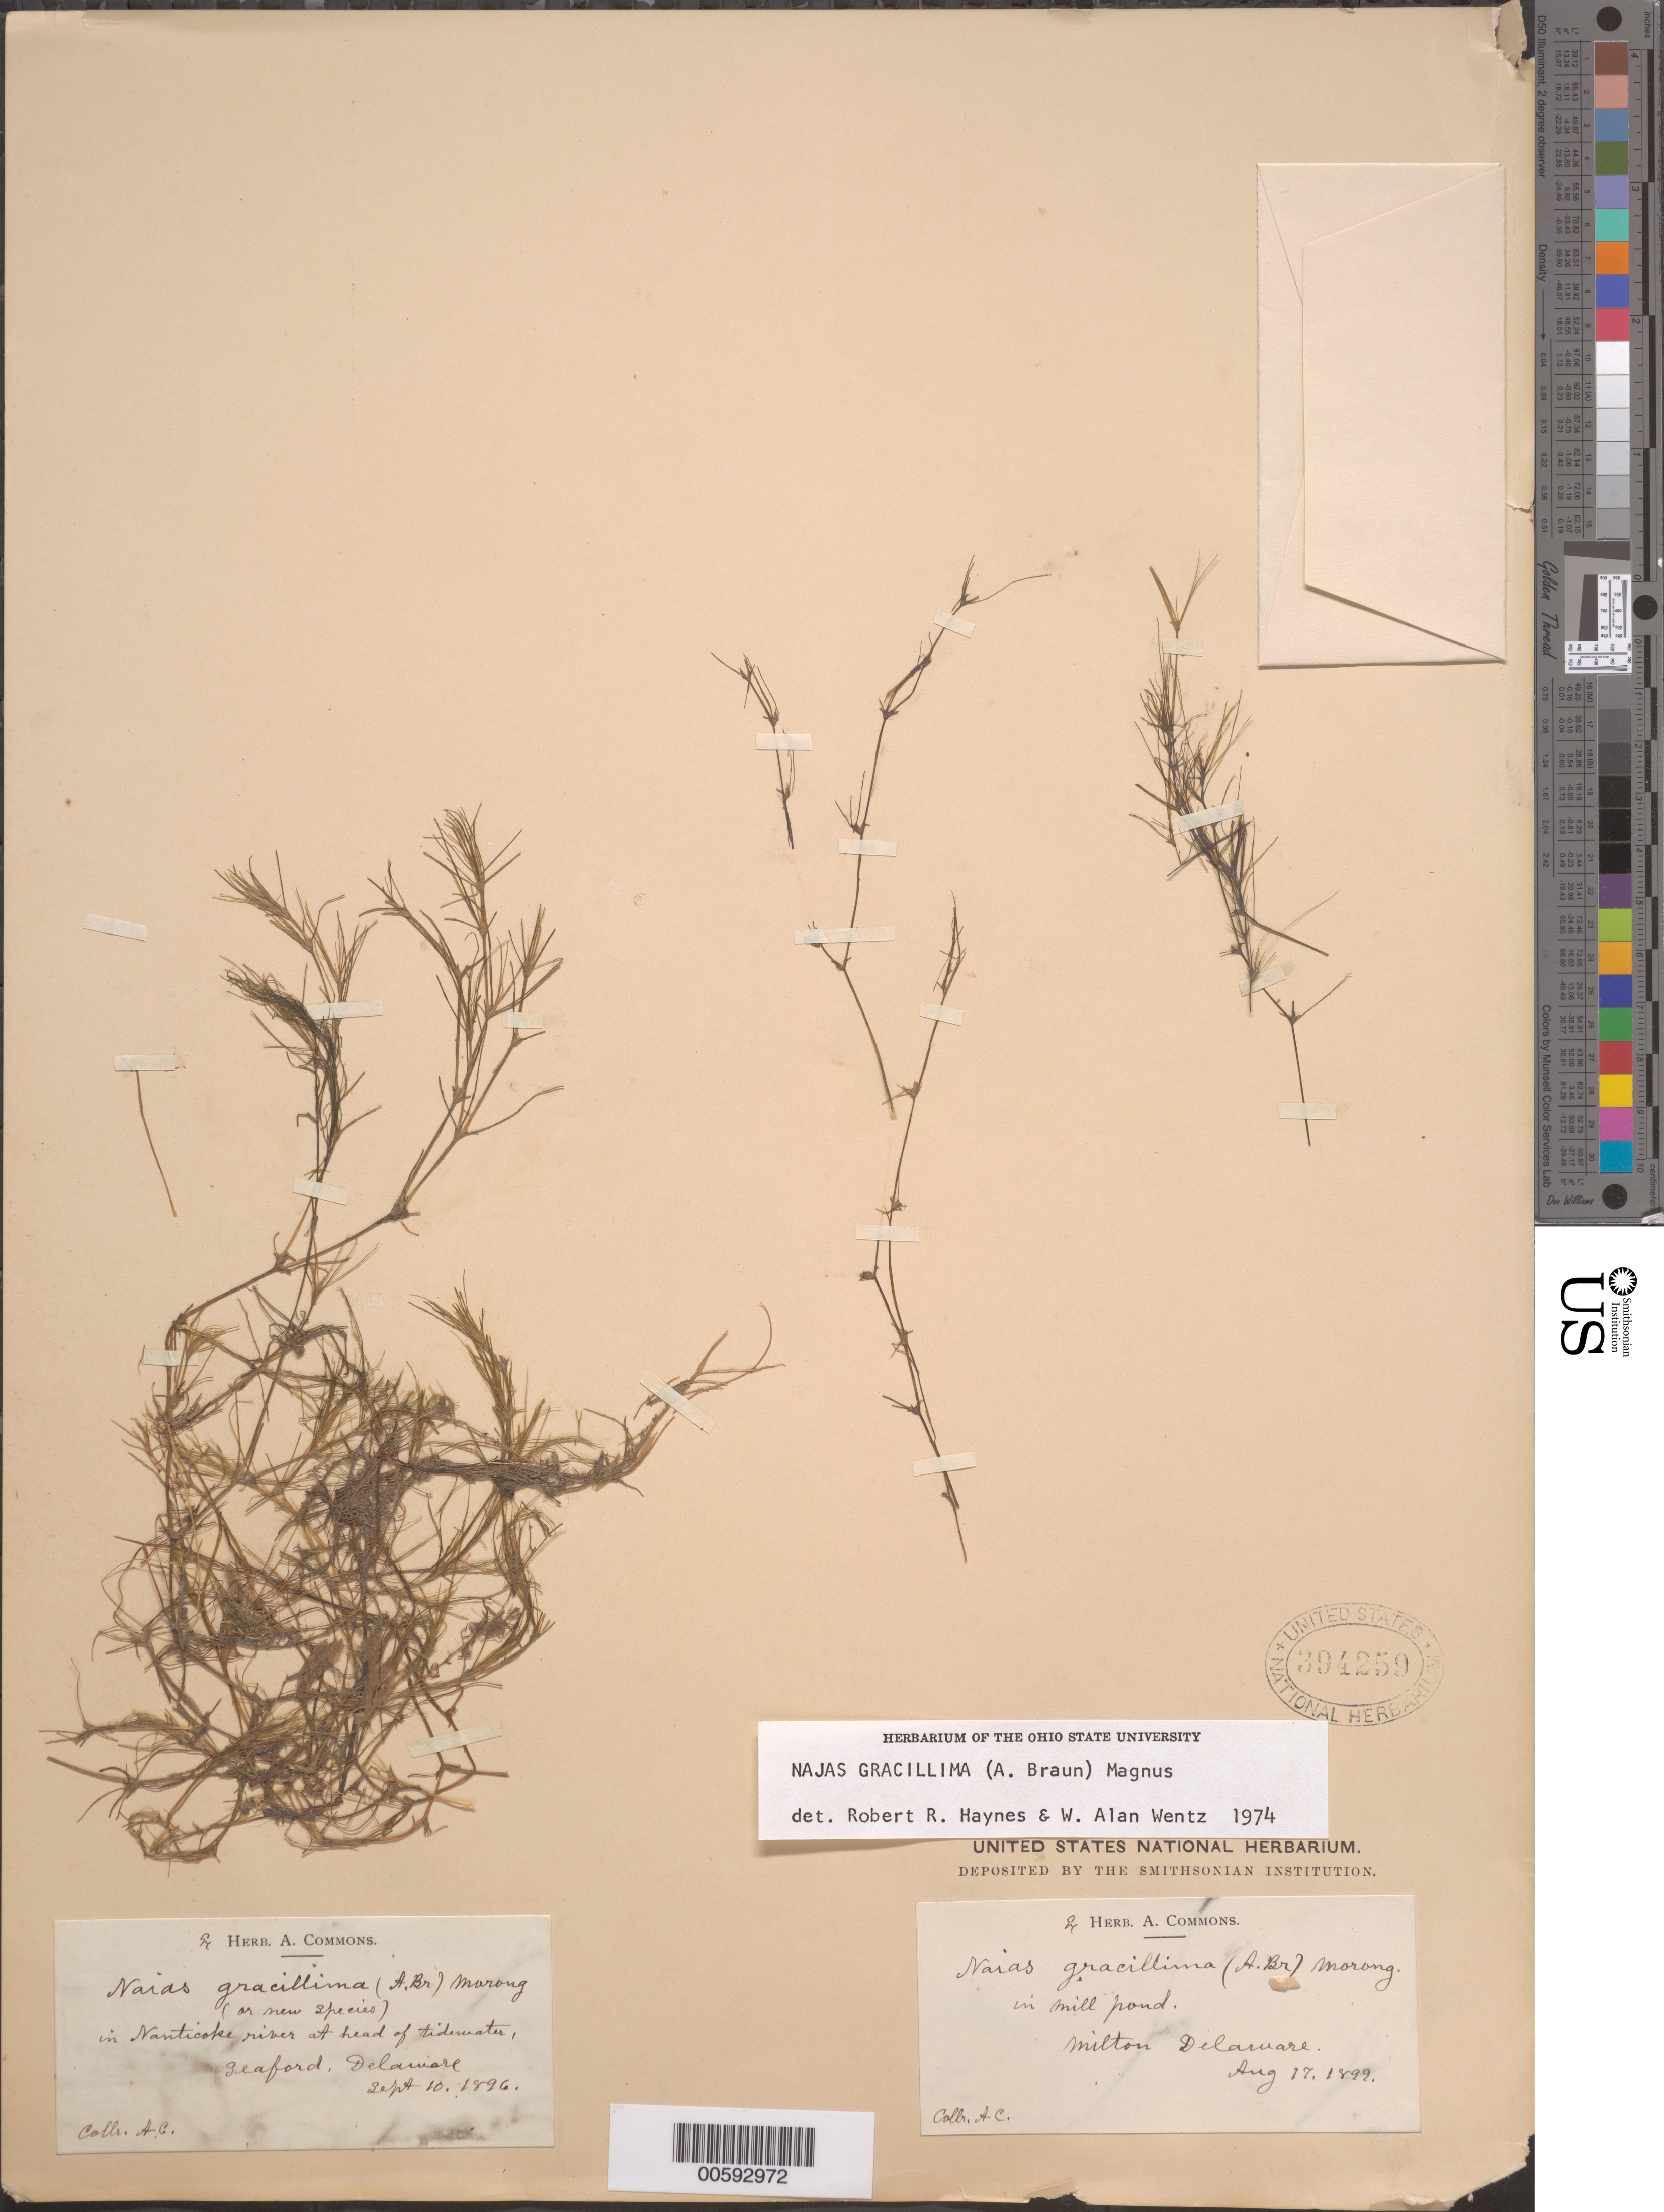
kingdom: Plantae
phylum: Tracheophyta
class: Liliopsida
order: Alismatales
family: Hydrocharitaceae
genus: Najas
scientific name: Najas gracillima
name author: (A. Braun) Magnus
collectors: A. Commons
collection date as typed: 10 Sep 1896 to 17 Aug 1899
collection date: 1896-09-10/1899-08-17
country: United States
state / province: Delaware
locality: Nanticoke River, Geaford and Milton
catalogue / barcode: US 394259